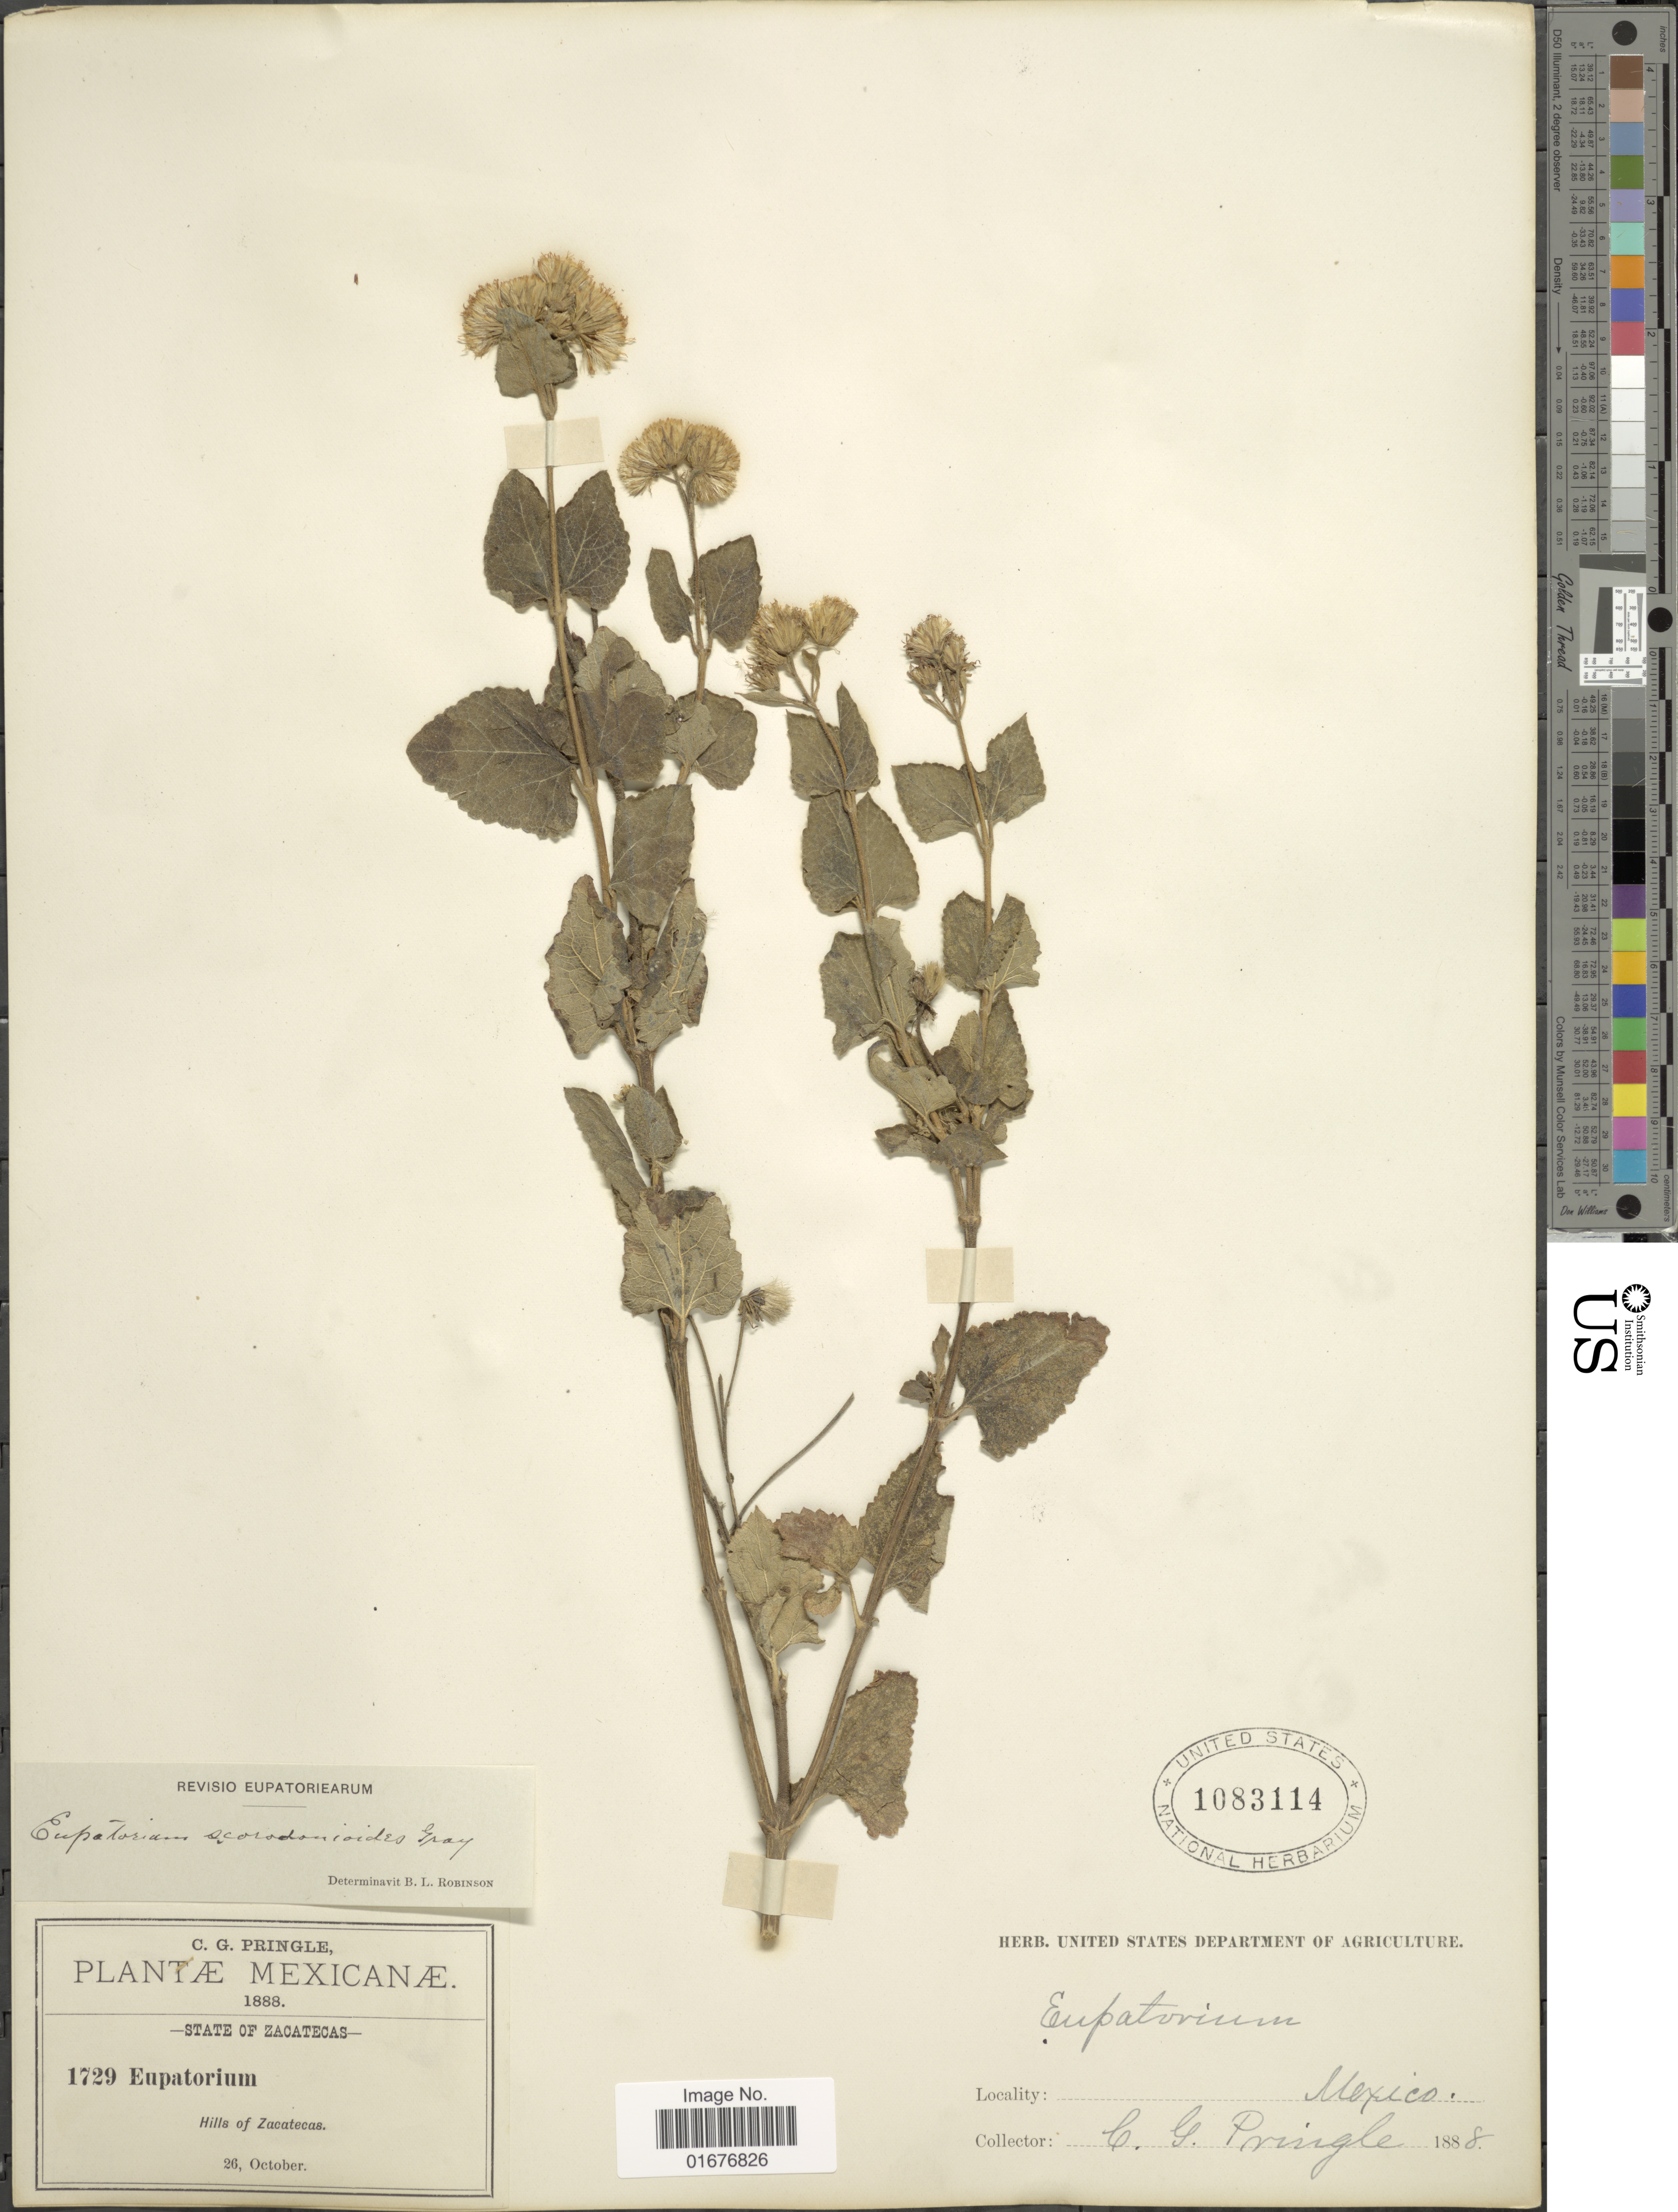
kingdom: Plantae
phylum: Tracheophyta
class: Magnoliopsida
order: Asterales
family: Asteraceae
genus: Ageratina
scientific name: Ageratina scorodonioides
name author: (A. Gray) R.M. King & H. Rob.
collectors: C. G. Pringle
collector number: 1729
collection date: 1888-10-26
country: Mexico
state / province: Zacatecas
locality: Hills of Zacatecas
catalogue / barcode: US 1083114